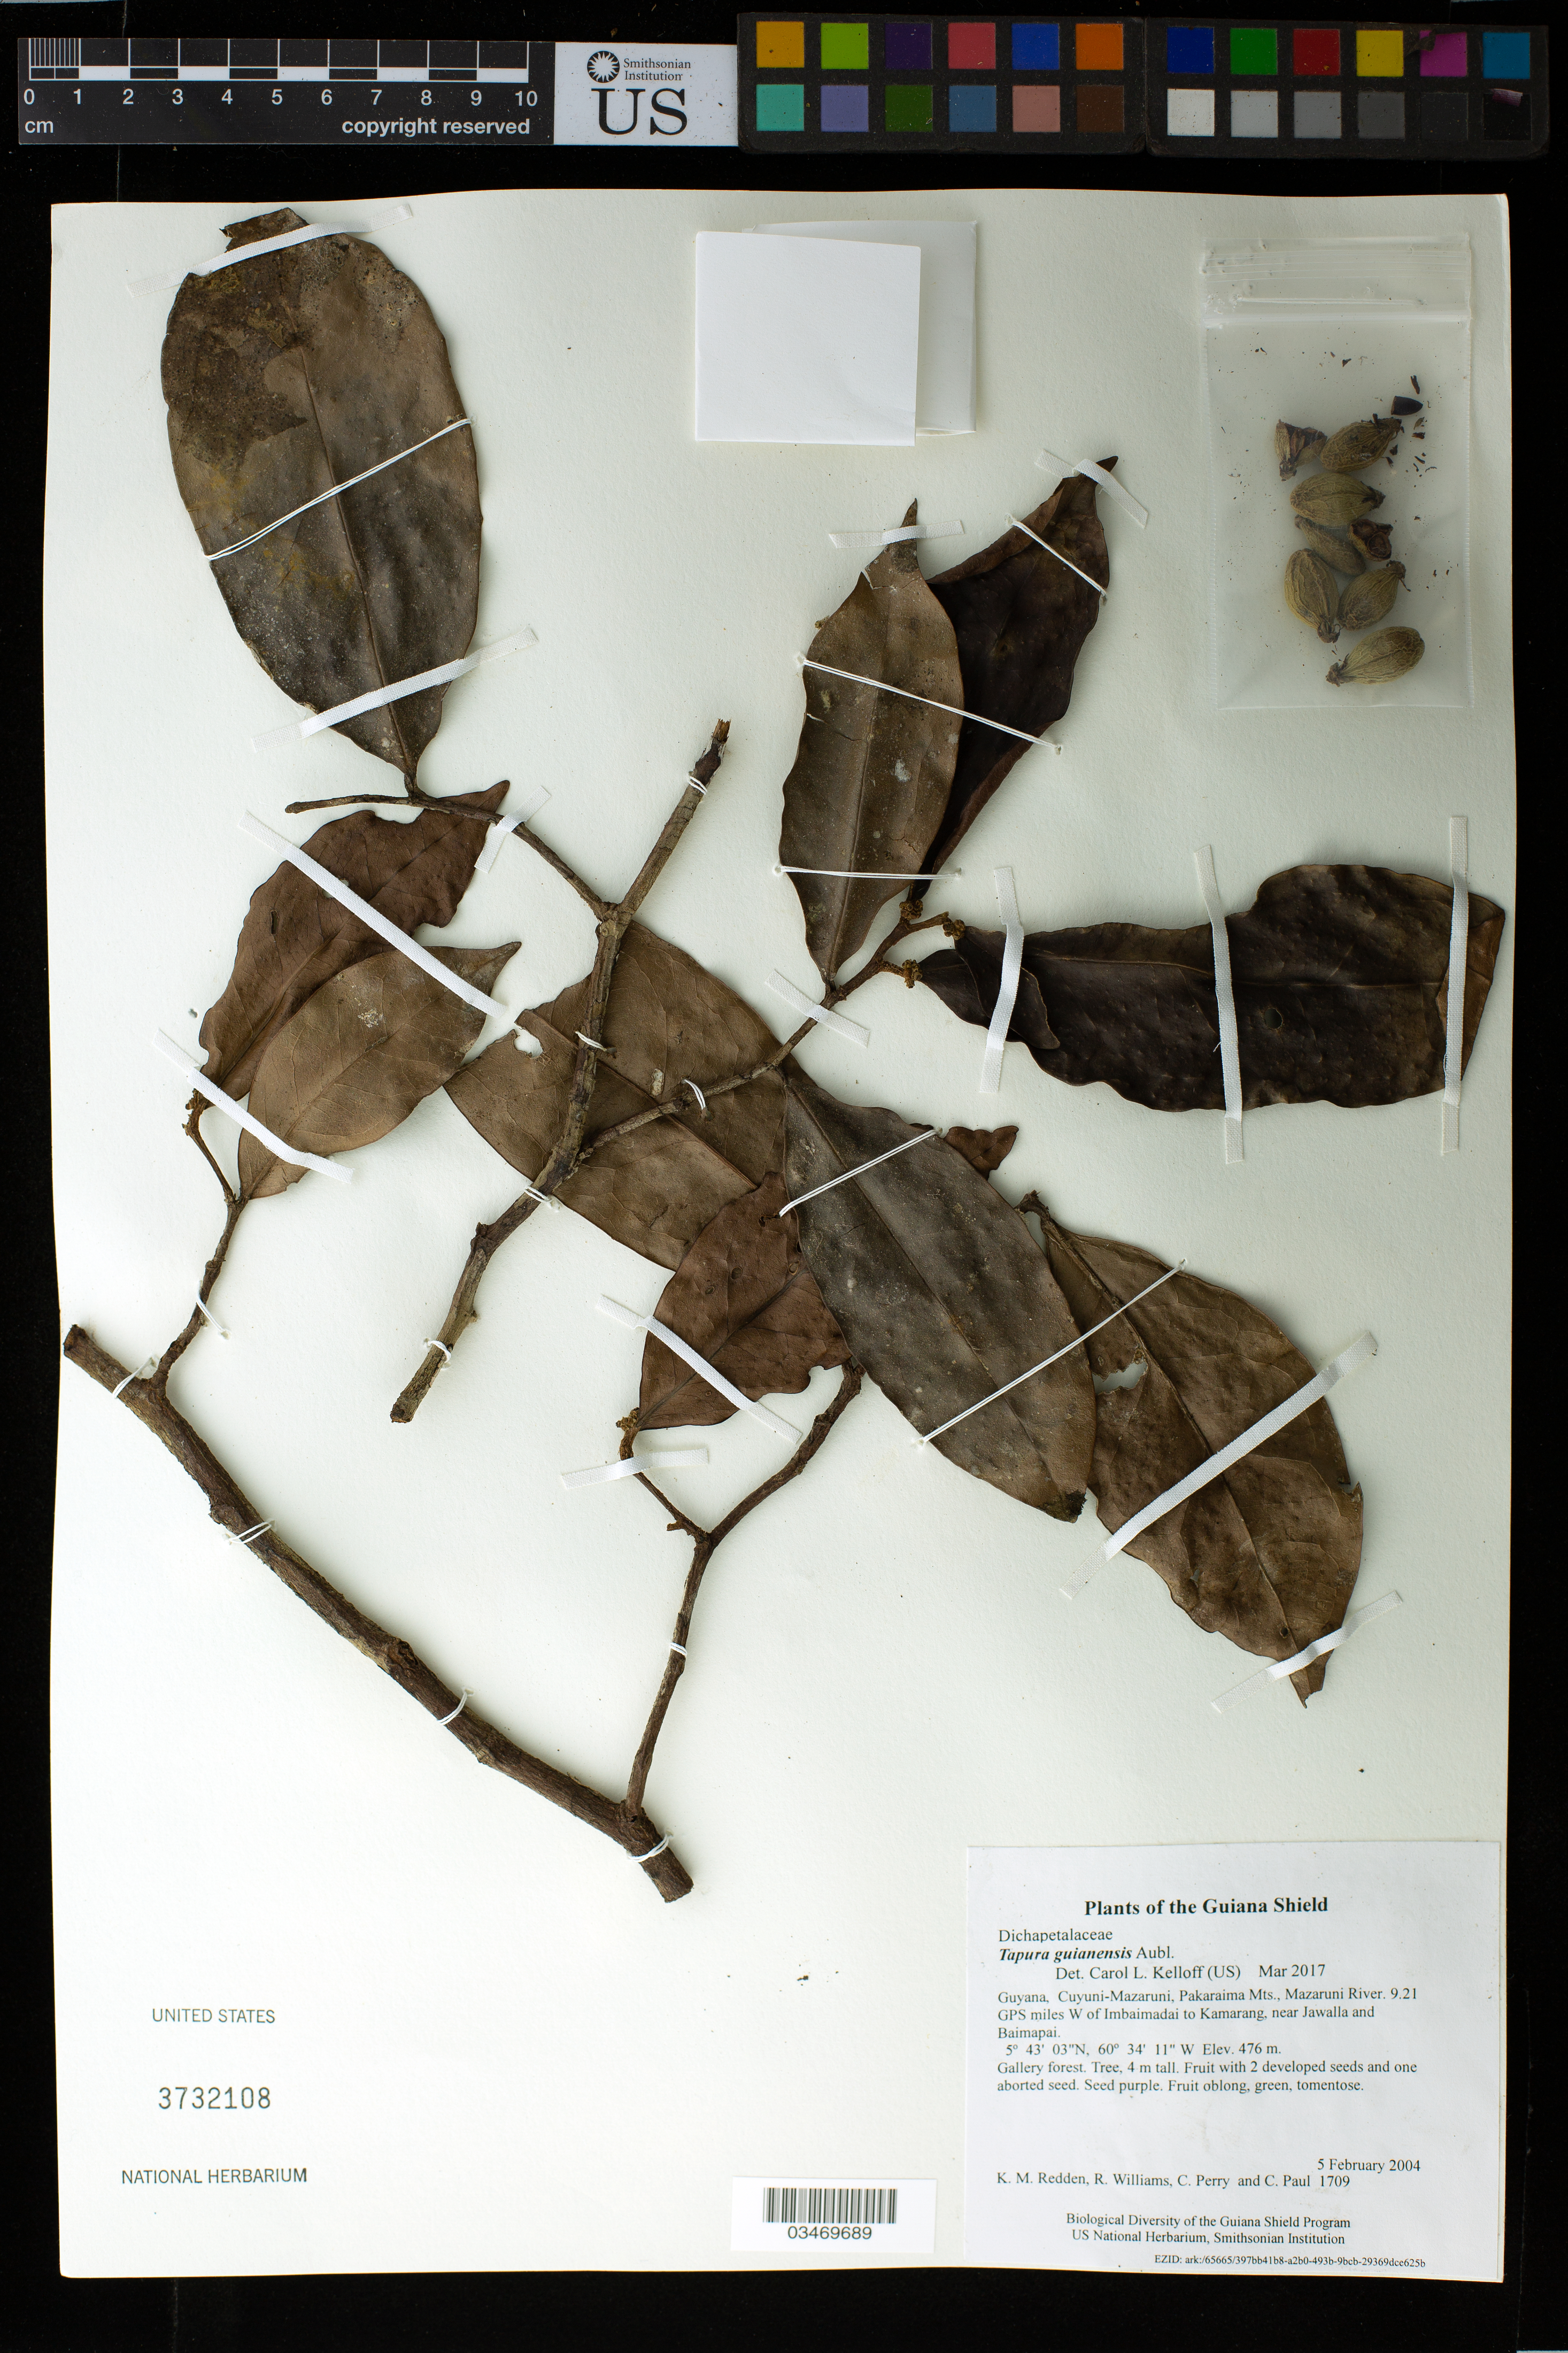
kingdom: Plantae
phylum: Tracheophyta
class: Magnoliopsida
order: Malpighiales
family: Dichapetalaceae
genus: Tapura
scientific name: Tapura guianensis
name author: Aubl.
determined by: Kelloff, Carol L., (US), Smithsonian Institution - National Museum of Natural History (UNITED STATES)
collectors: K. M. Redden, R. Williams, C. Perry & C. Paul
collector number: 1709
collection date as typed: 5 February 2004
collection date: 2004-02-05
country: Guyana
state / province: Cuyuni-Mazaruni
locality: Pakaraima Mts., Mazaruni River. 9.21 GPS miles W of Imbaimadai to Kamarang, near Jawalla and Baimapai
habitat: Gallery forest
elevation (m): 476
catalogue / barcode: US 3732108